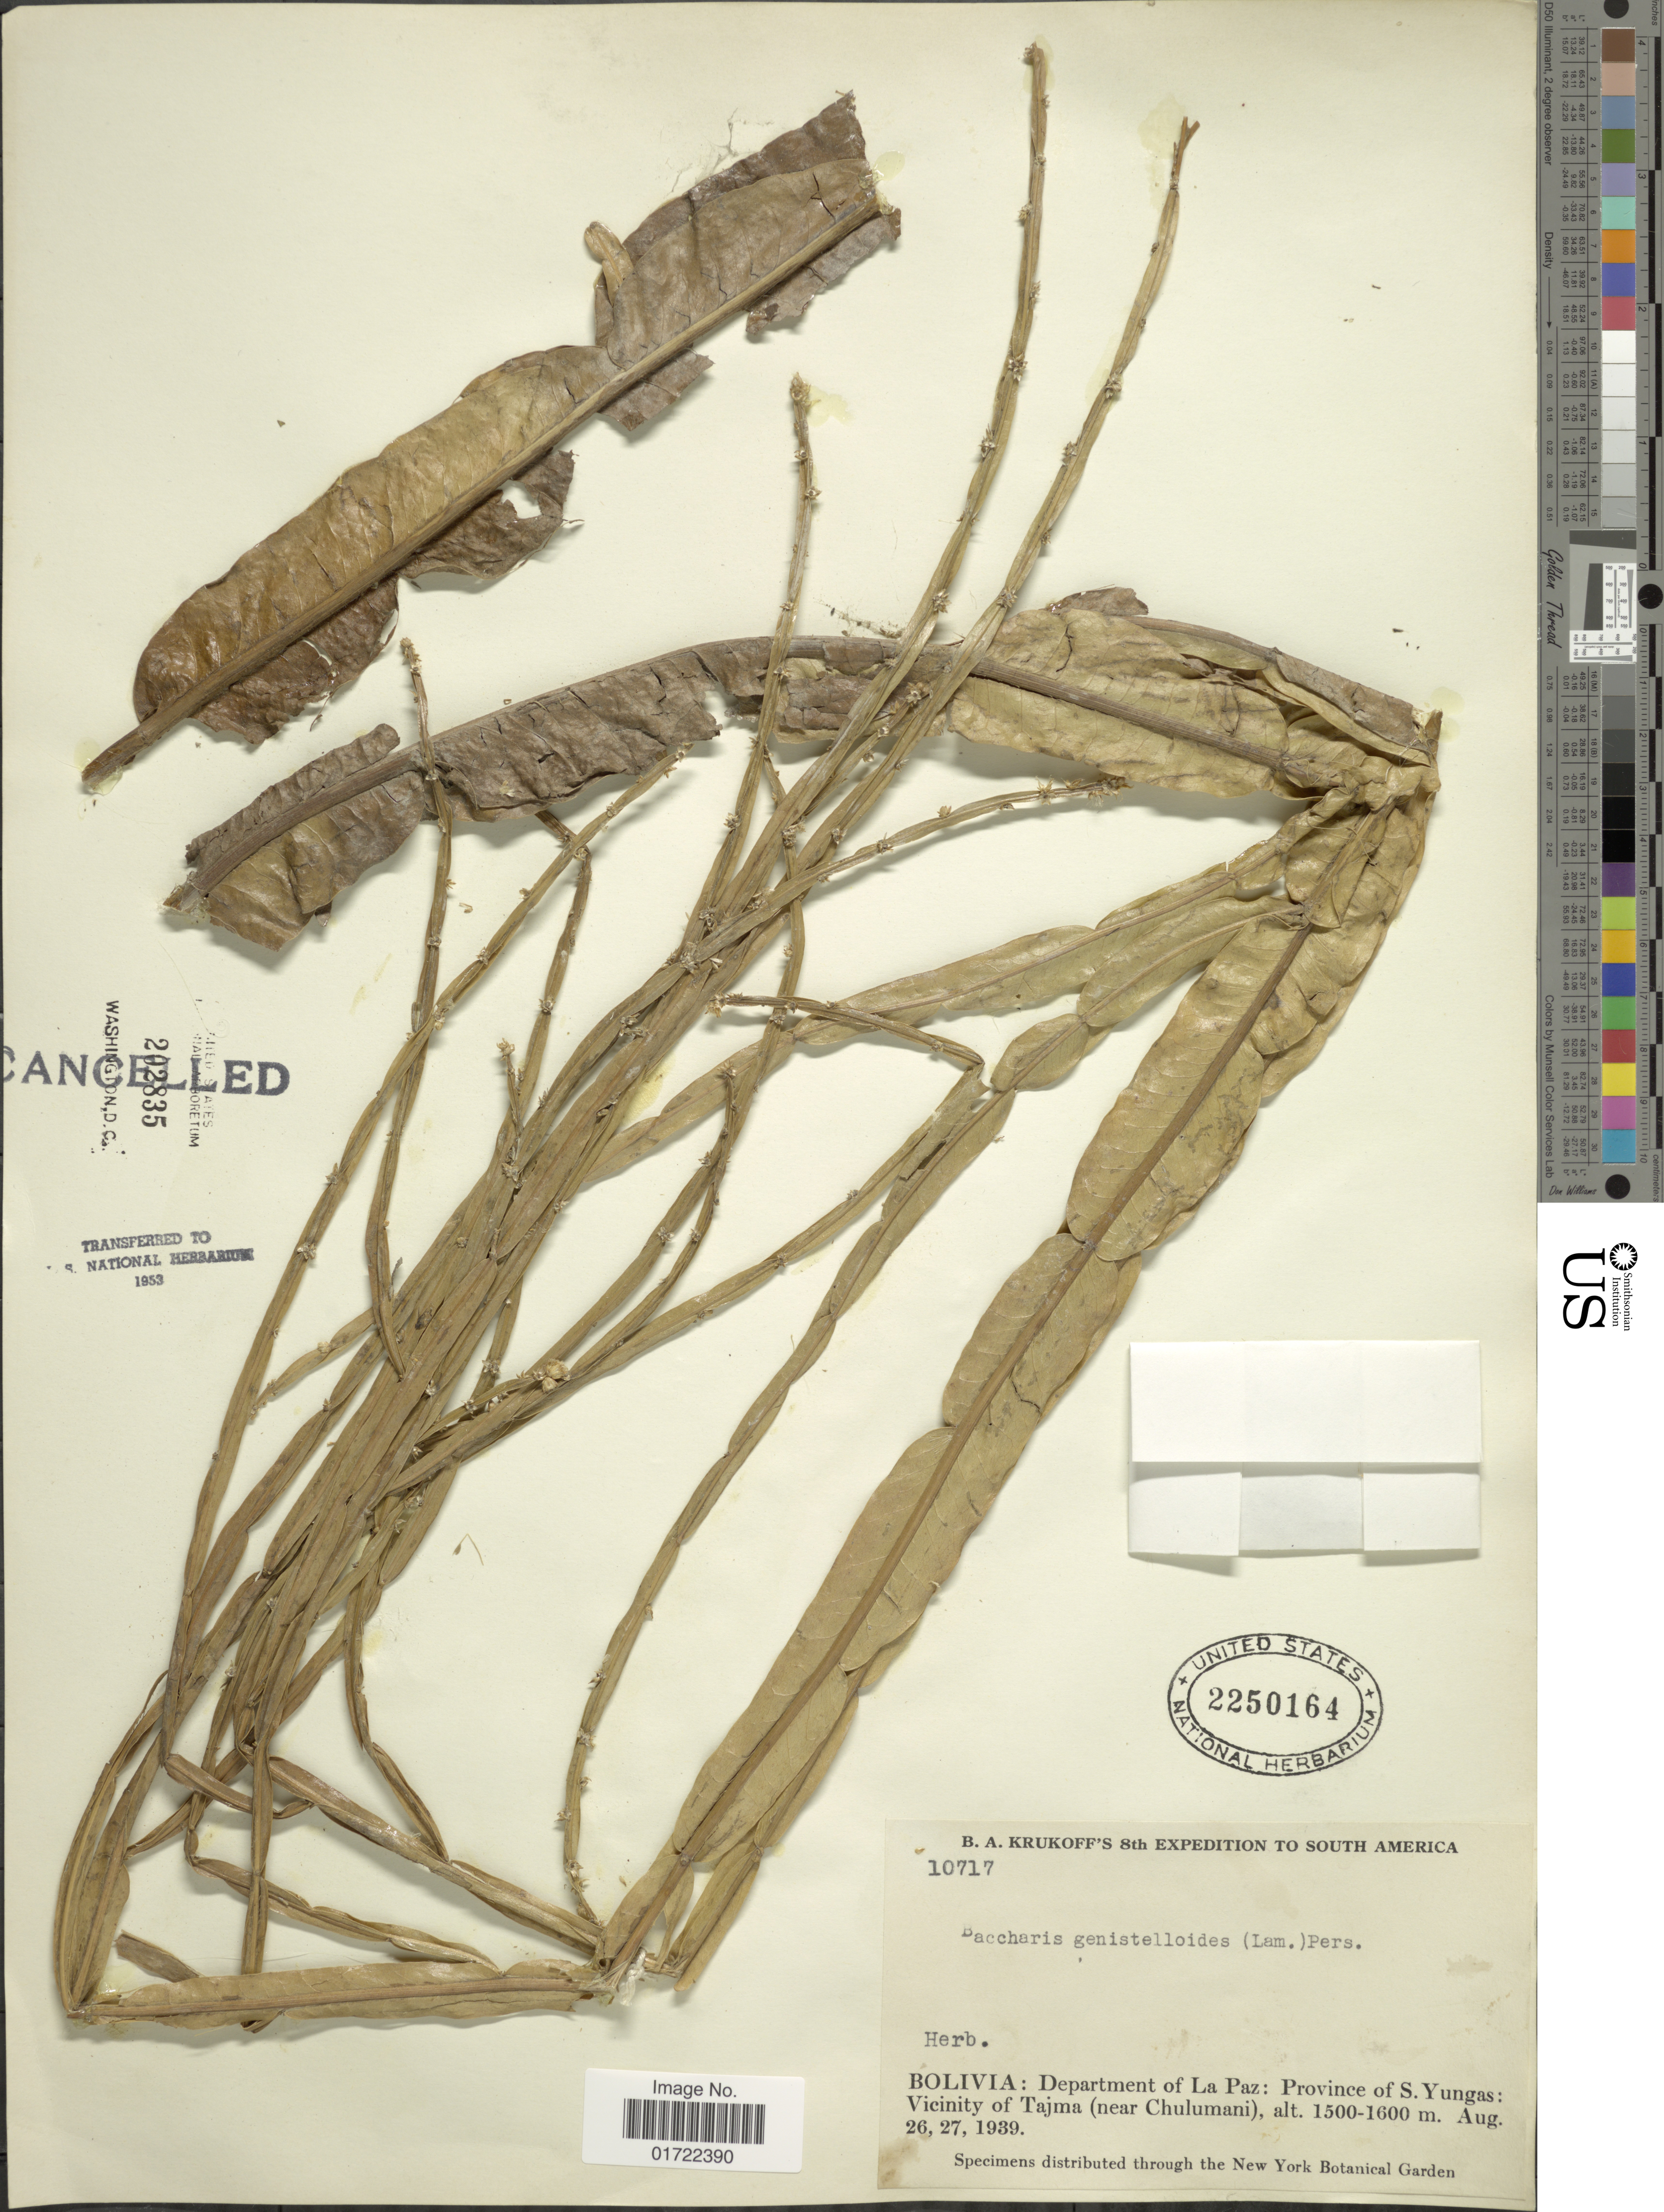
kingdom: Plantae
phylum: Tracheophyta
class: Magnoliopsida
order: Asterales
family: Asteraceae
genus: Baccharis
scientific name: Baccharis genistelloides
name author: (Lam.) Pers.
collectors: B. A. Krukoff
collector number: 10717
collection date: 1939-08-26/1939-08-27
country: Bolivia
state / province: La Paz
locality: South America, Province of S. Yungas, Vicinity of Tajma (near Chulumani)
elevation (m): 1500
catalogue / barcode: US 2250164